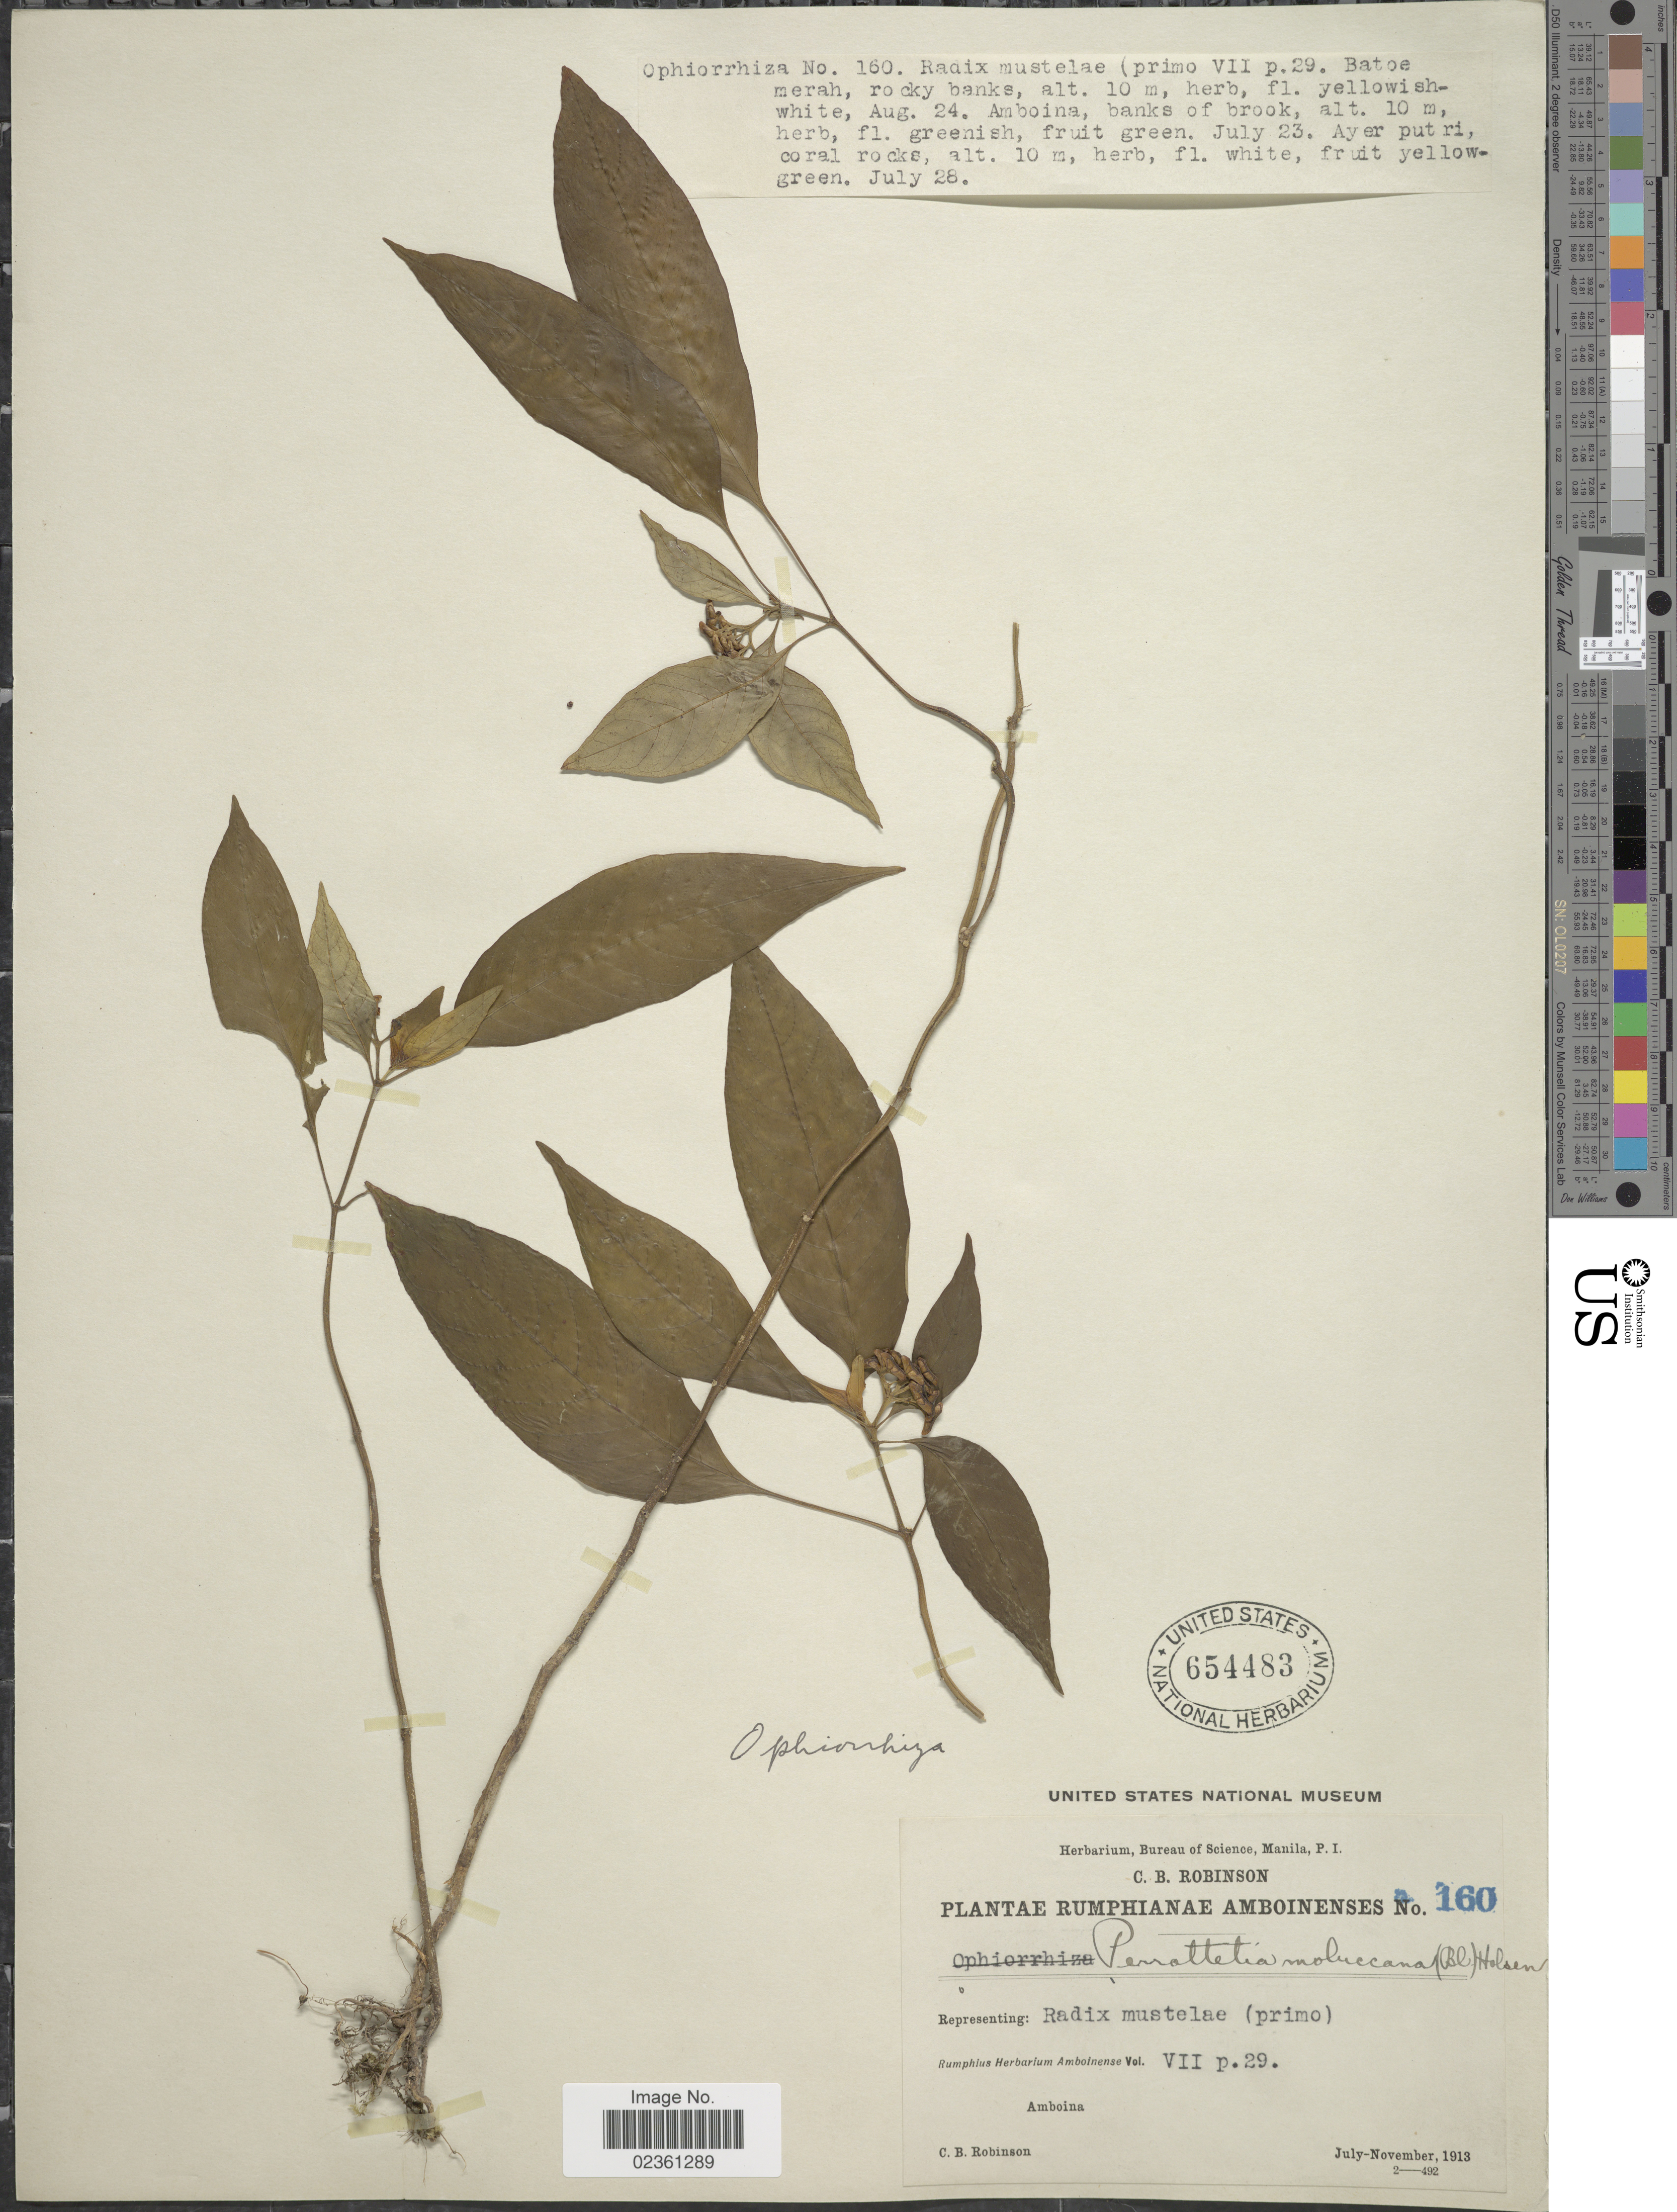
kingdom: Plantae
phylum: Tracheophyta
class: Magnoliopsida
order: Gentianales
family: Rubiaceae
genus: Ophiorrhiza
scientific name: Ophiorrhiza sp.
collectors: C. Robinson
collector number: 160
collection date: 1913-08-24/1913-08-28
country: Indonesia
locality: Amboina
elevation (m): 10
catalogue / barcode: US 654483